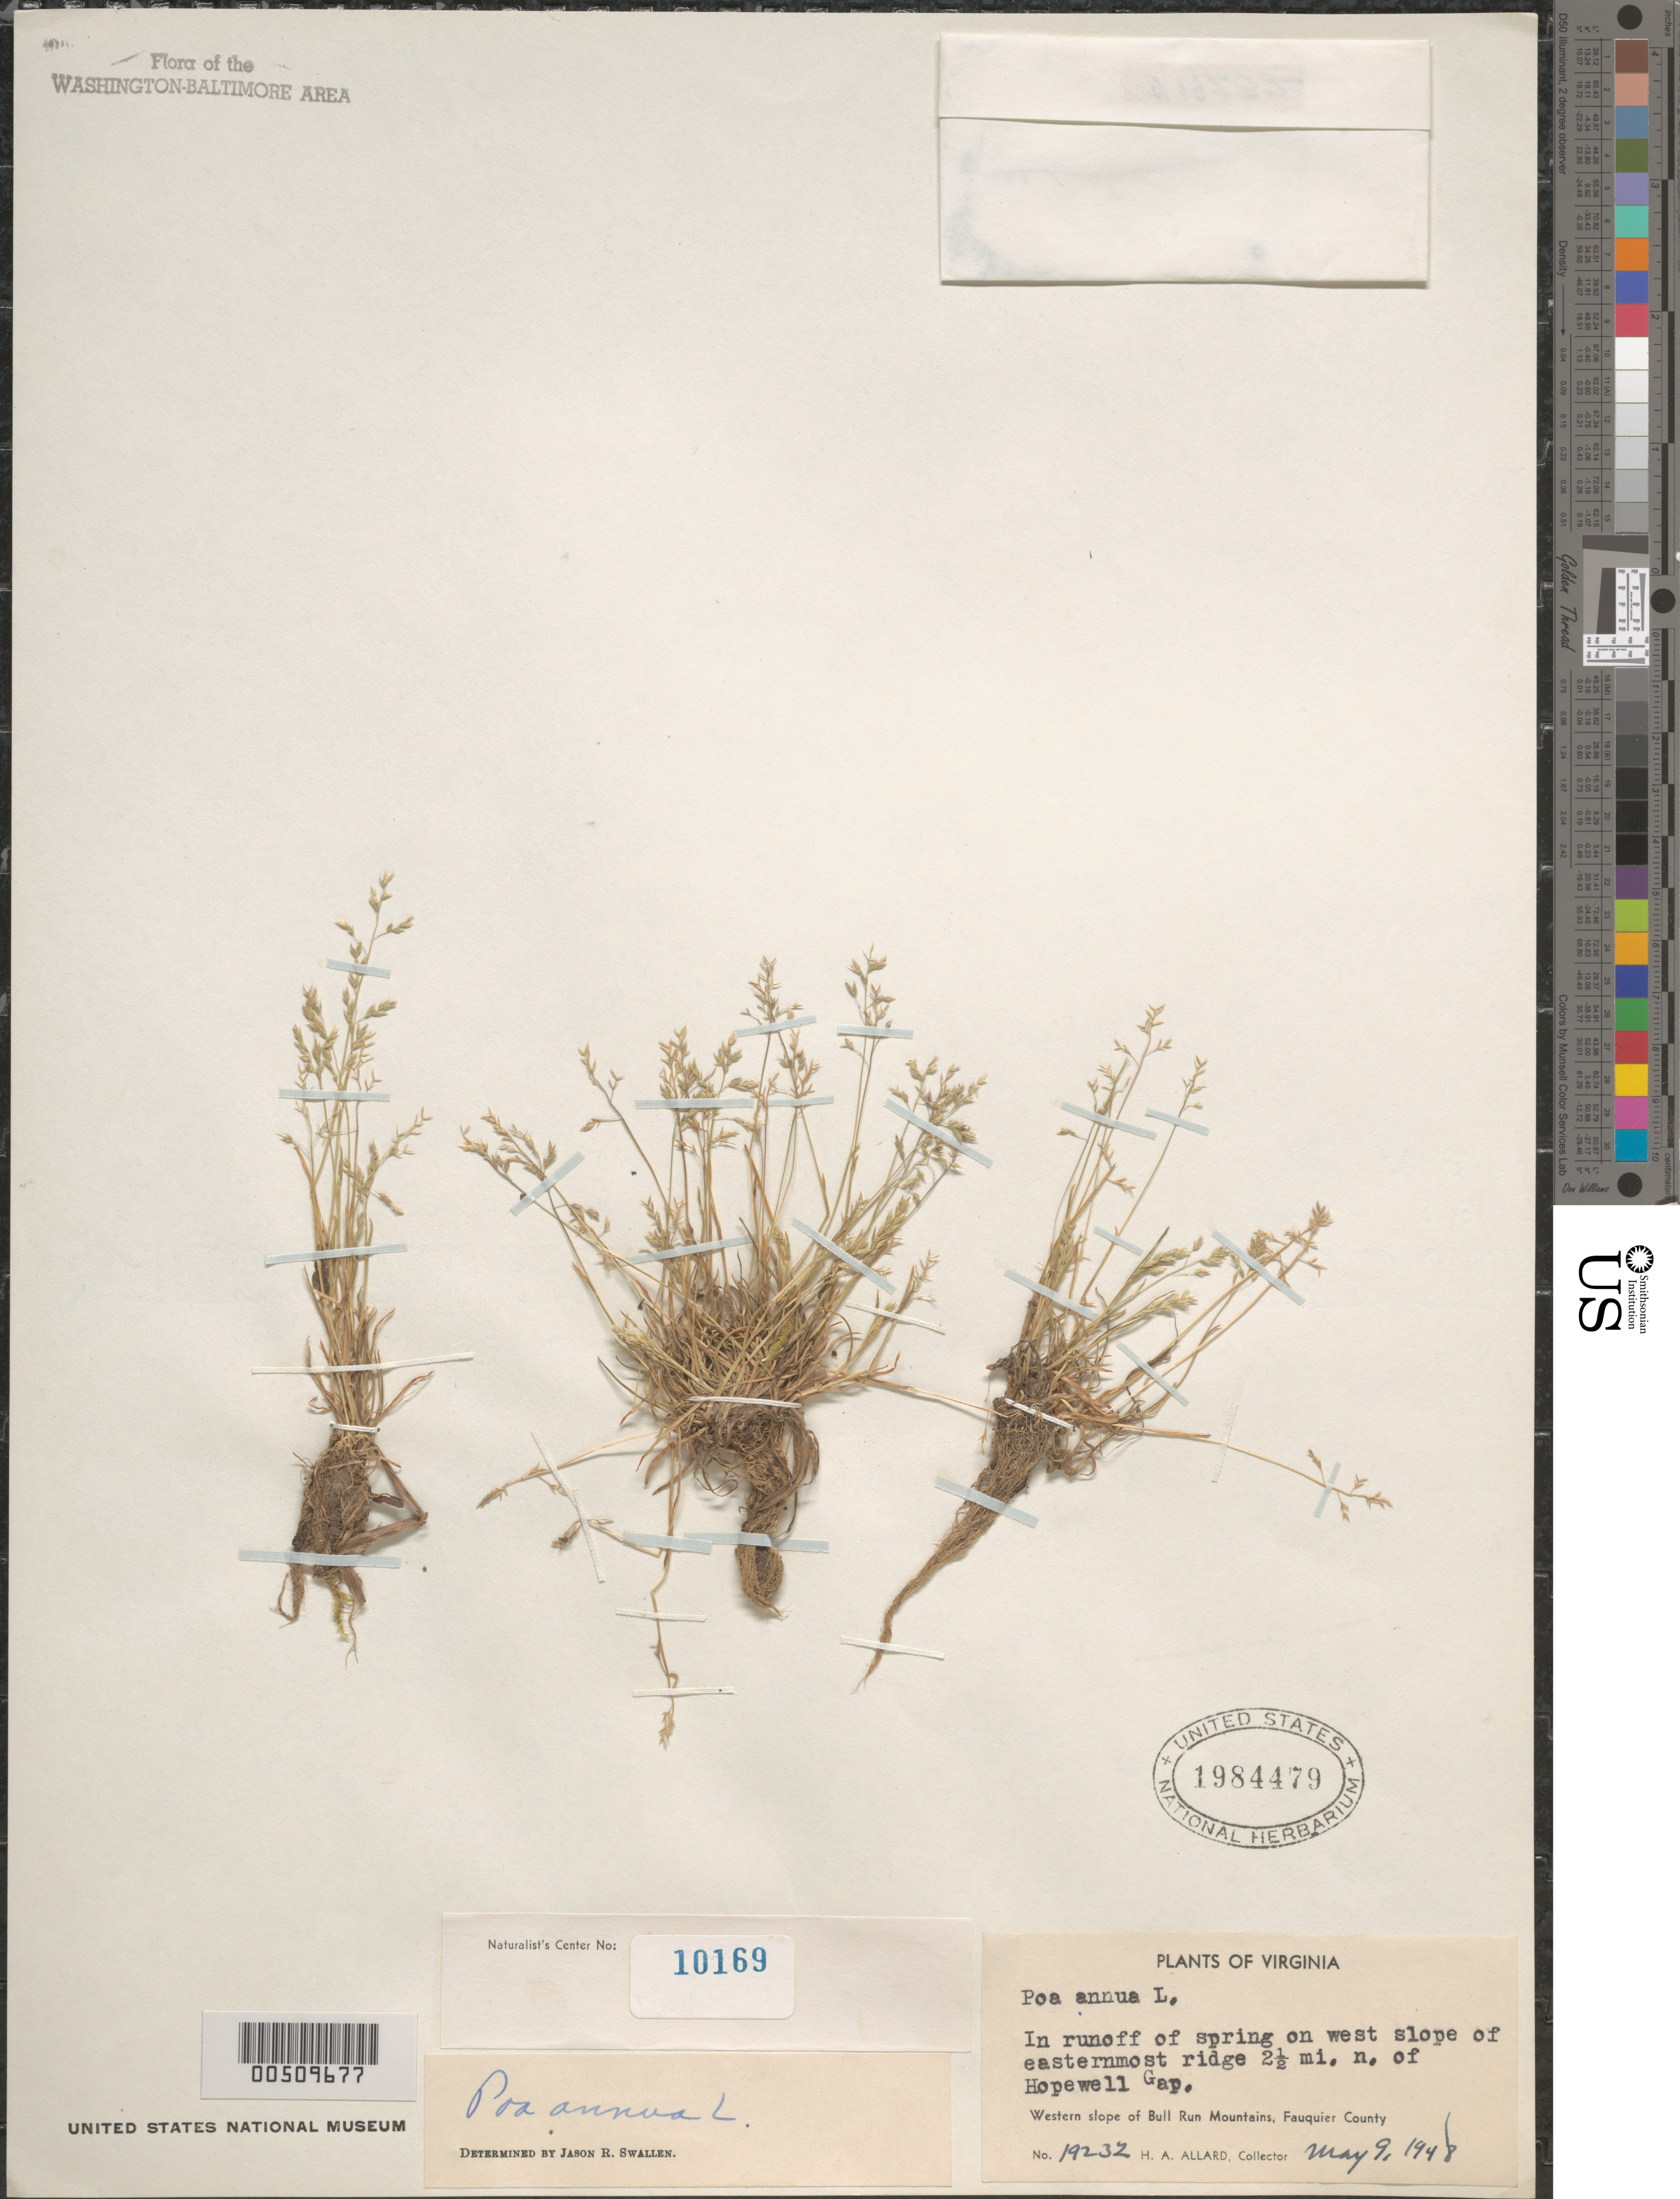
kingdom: Plantae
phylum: Tracheophyta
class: Liliopsida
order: Poales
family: Poaceae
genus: Poa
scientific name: Poa annua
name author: L.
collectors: H. A. Allard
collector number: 19232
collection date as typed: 09 May 1948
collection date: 1948-05-09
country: United States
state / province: Virginia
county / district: Fauquier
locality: Bull Run Mts., 2.5 N of Hopewell Gap Bull Run Mts.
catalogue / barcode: US 1984479